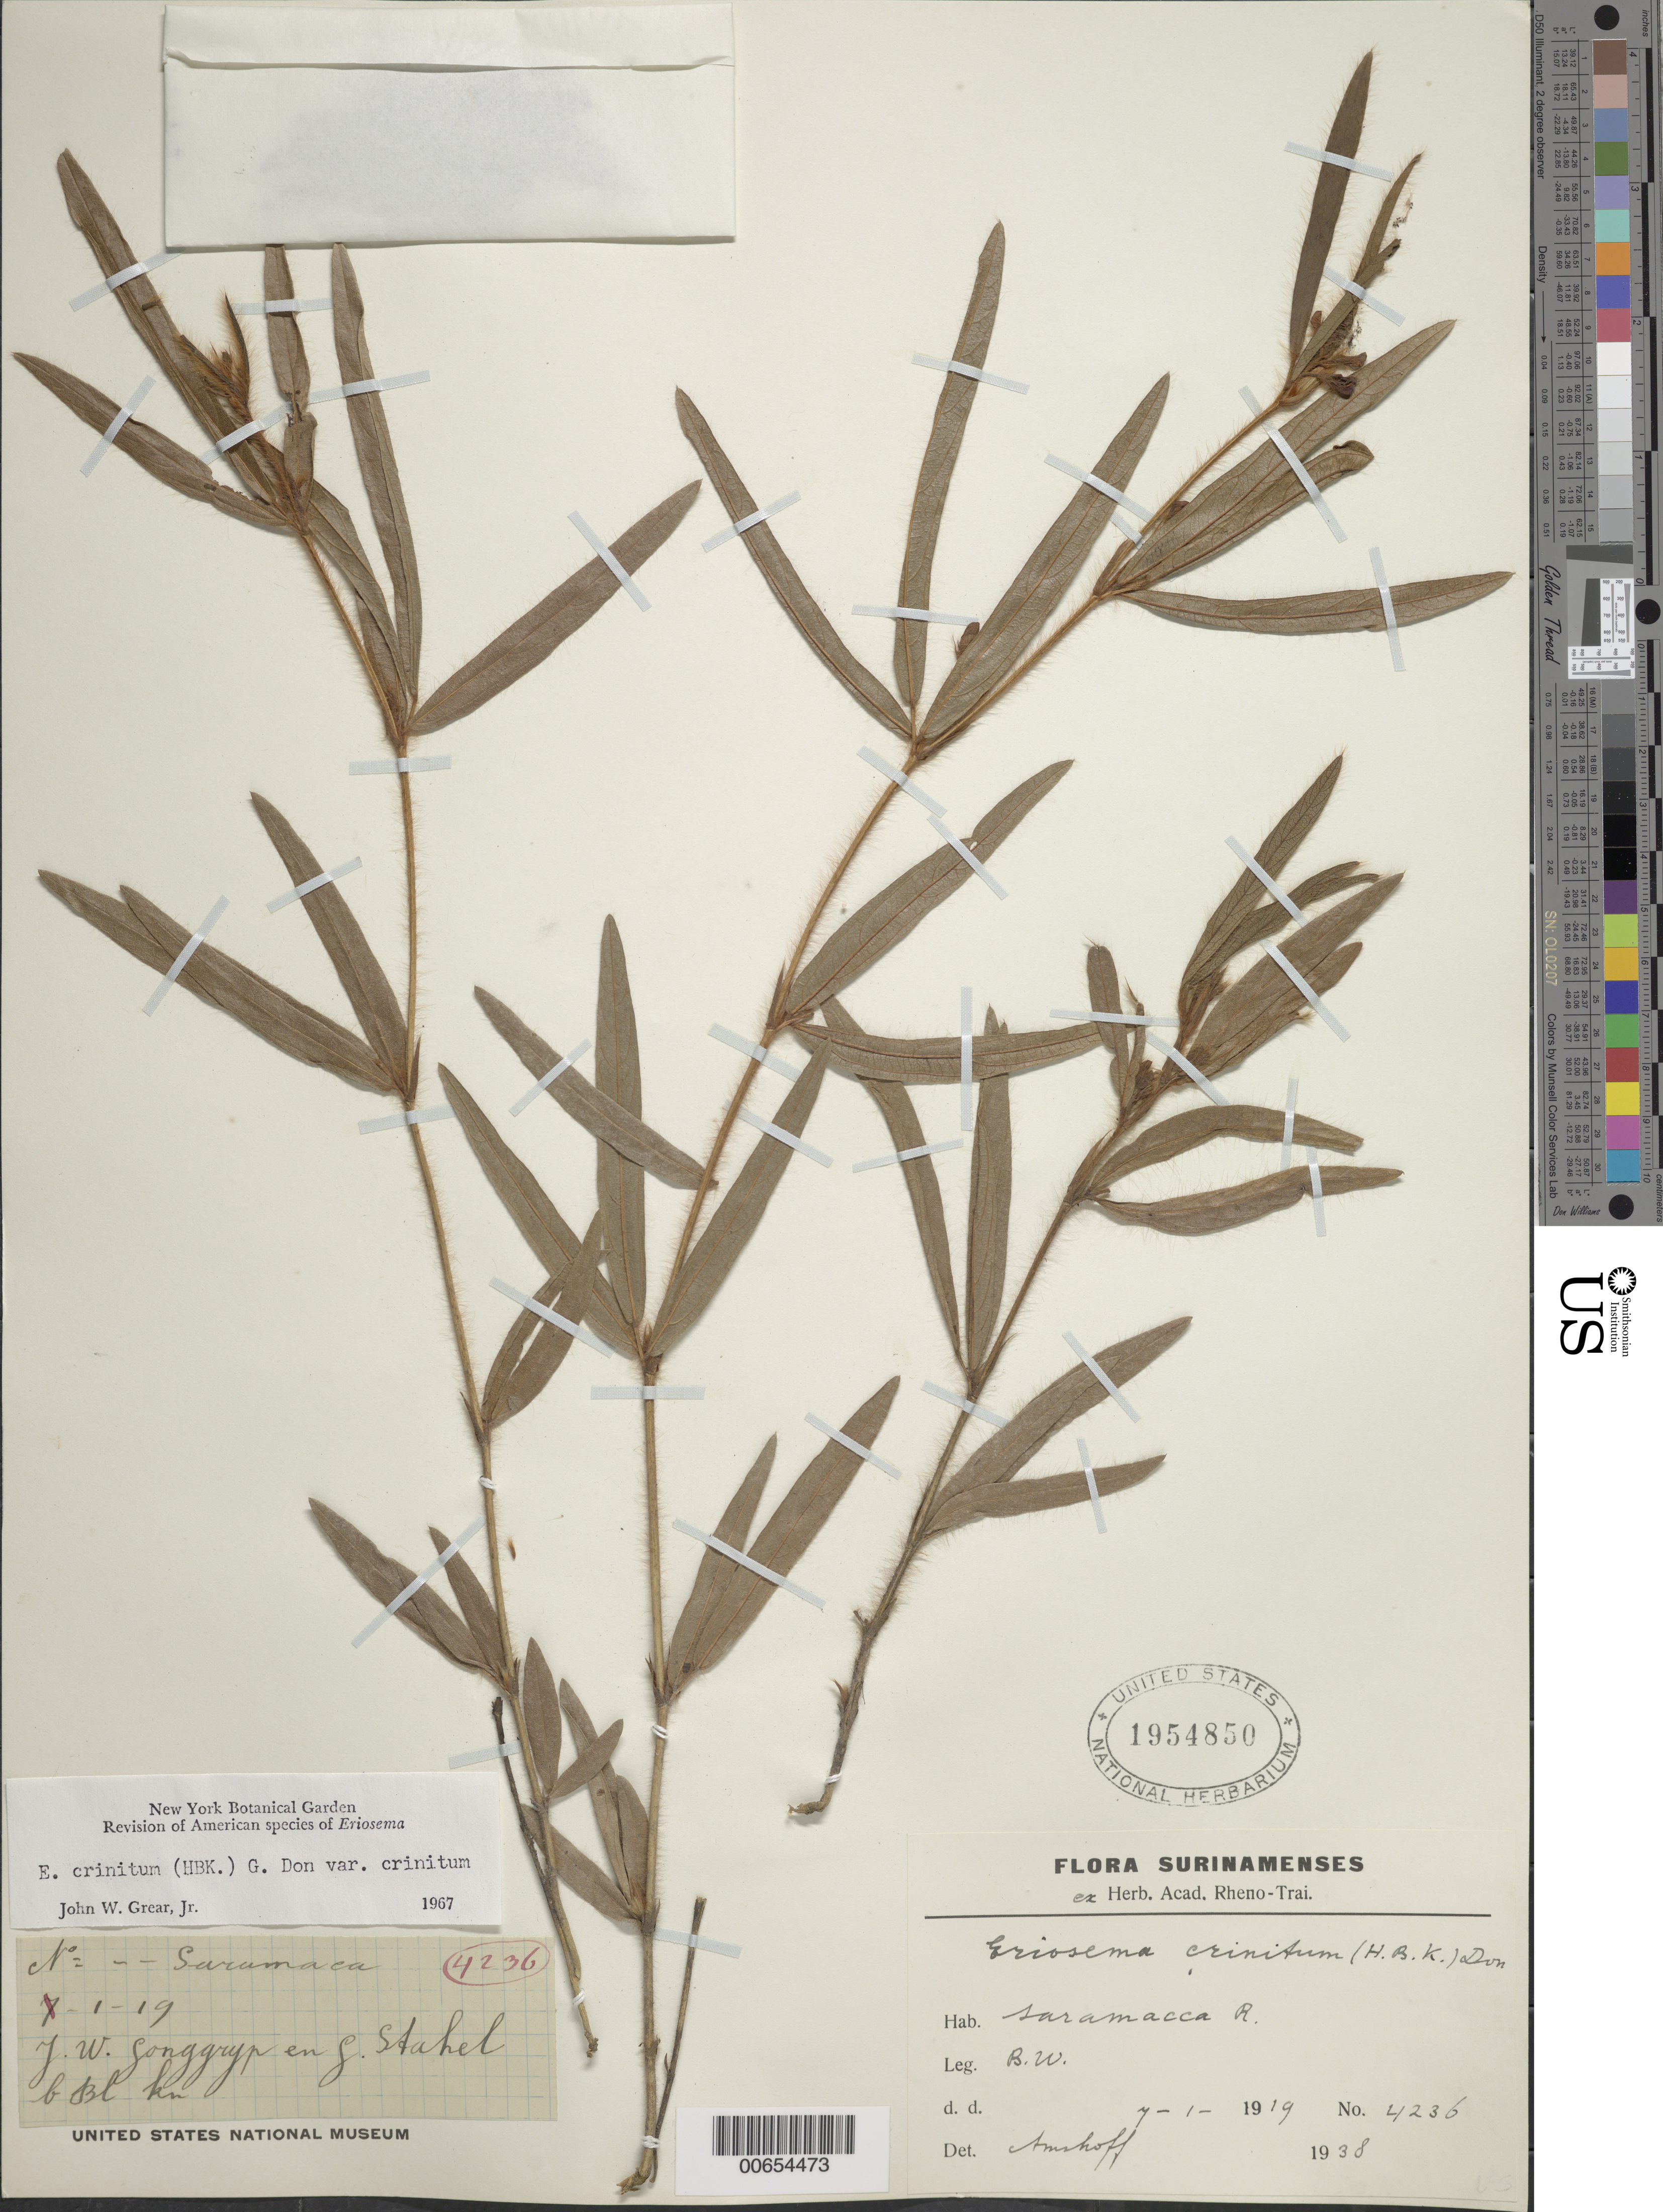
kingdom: Plantae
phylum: Tracheophyta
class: Magnoliopsida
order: Fabales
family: Fabaceae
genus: Eriosema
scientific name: Eriosema crinitum var. crinitum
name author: (Kunth) G. Don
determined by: Grear, J. W., Jr.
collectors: Collector illegible, J. Gonggrijp & G. Stahel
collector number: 4236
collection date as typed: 7-Jan-19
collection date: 1919-01-07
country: Suriname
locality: Saramacca River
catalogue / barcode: US 1954850